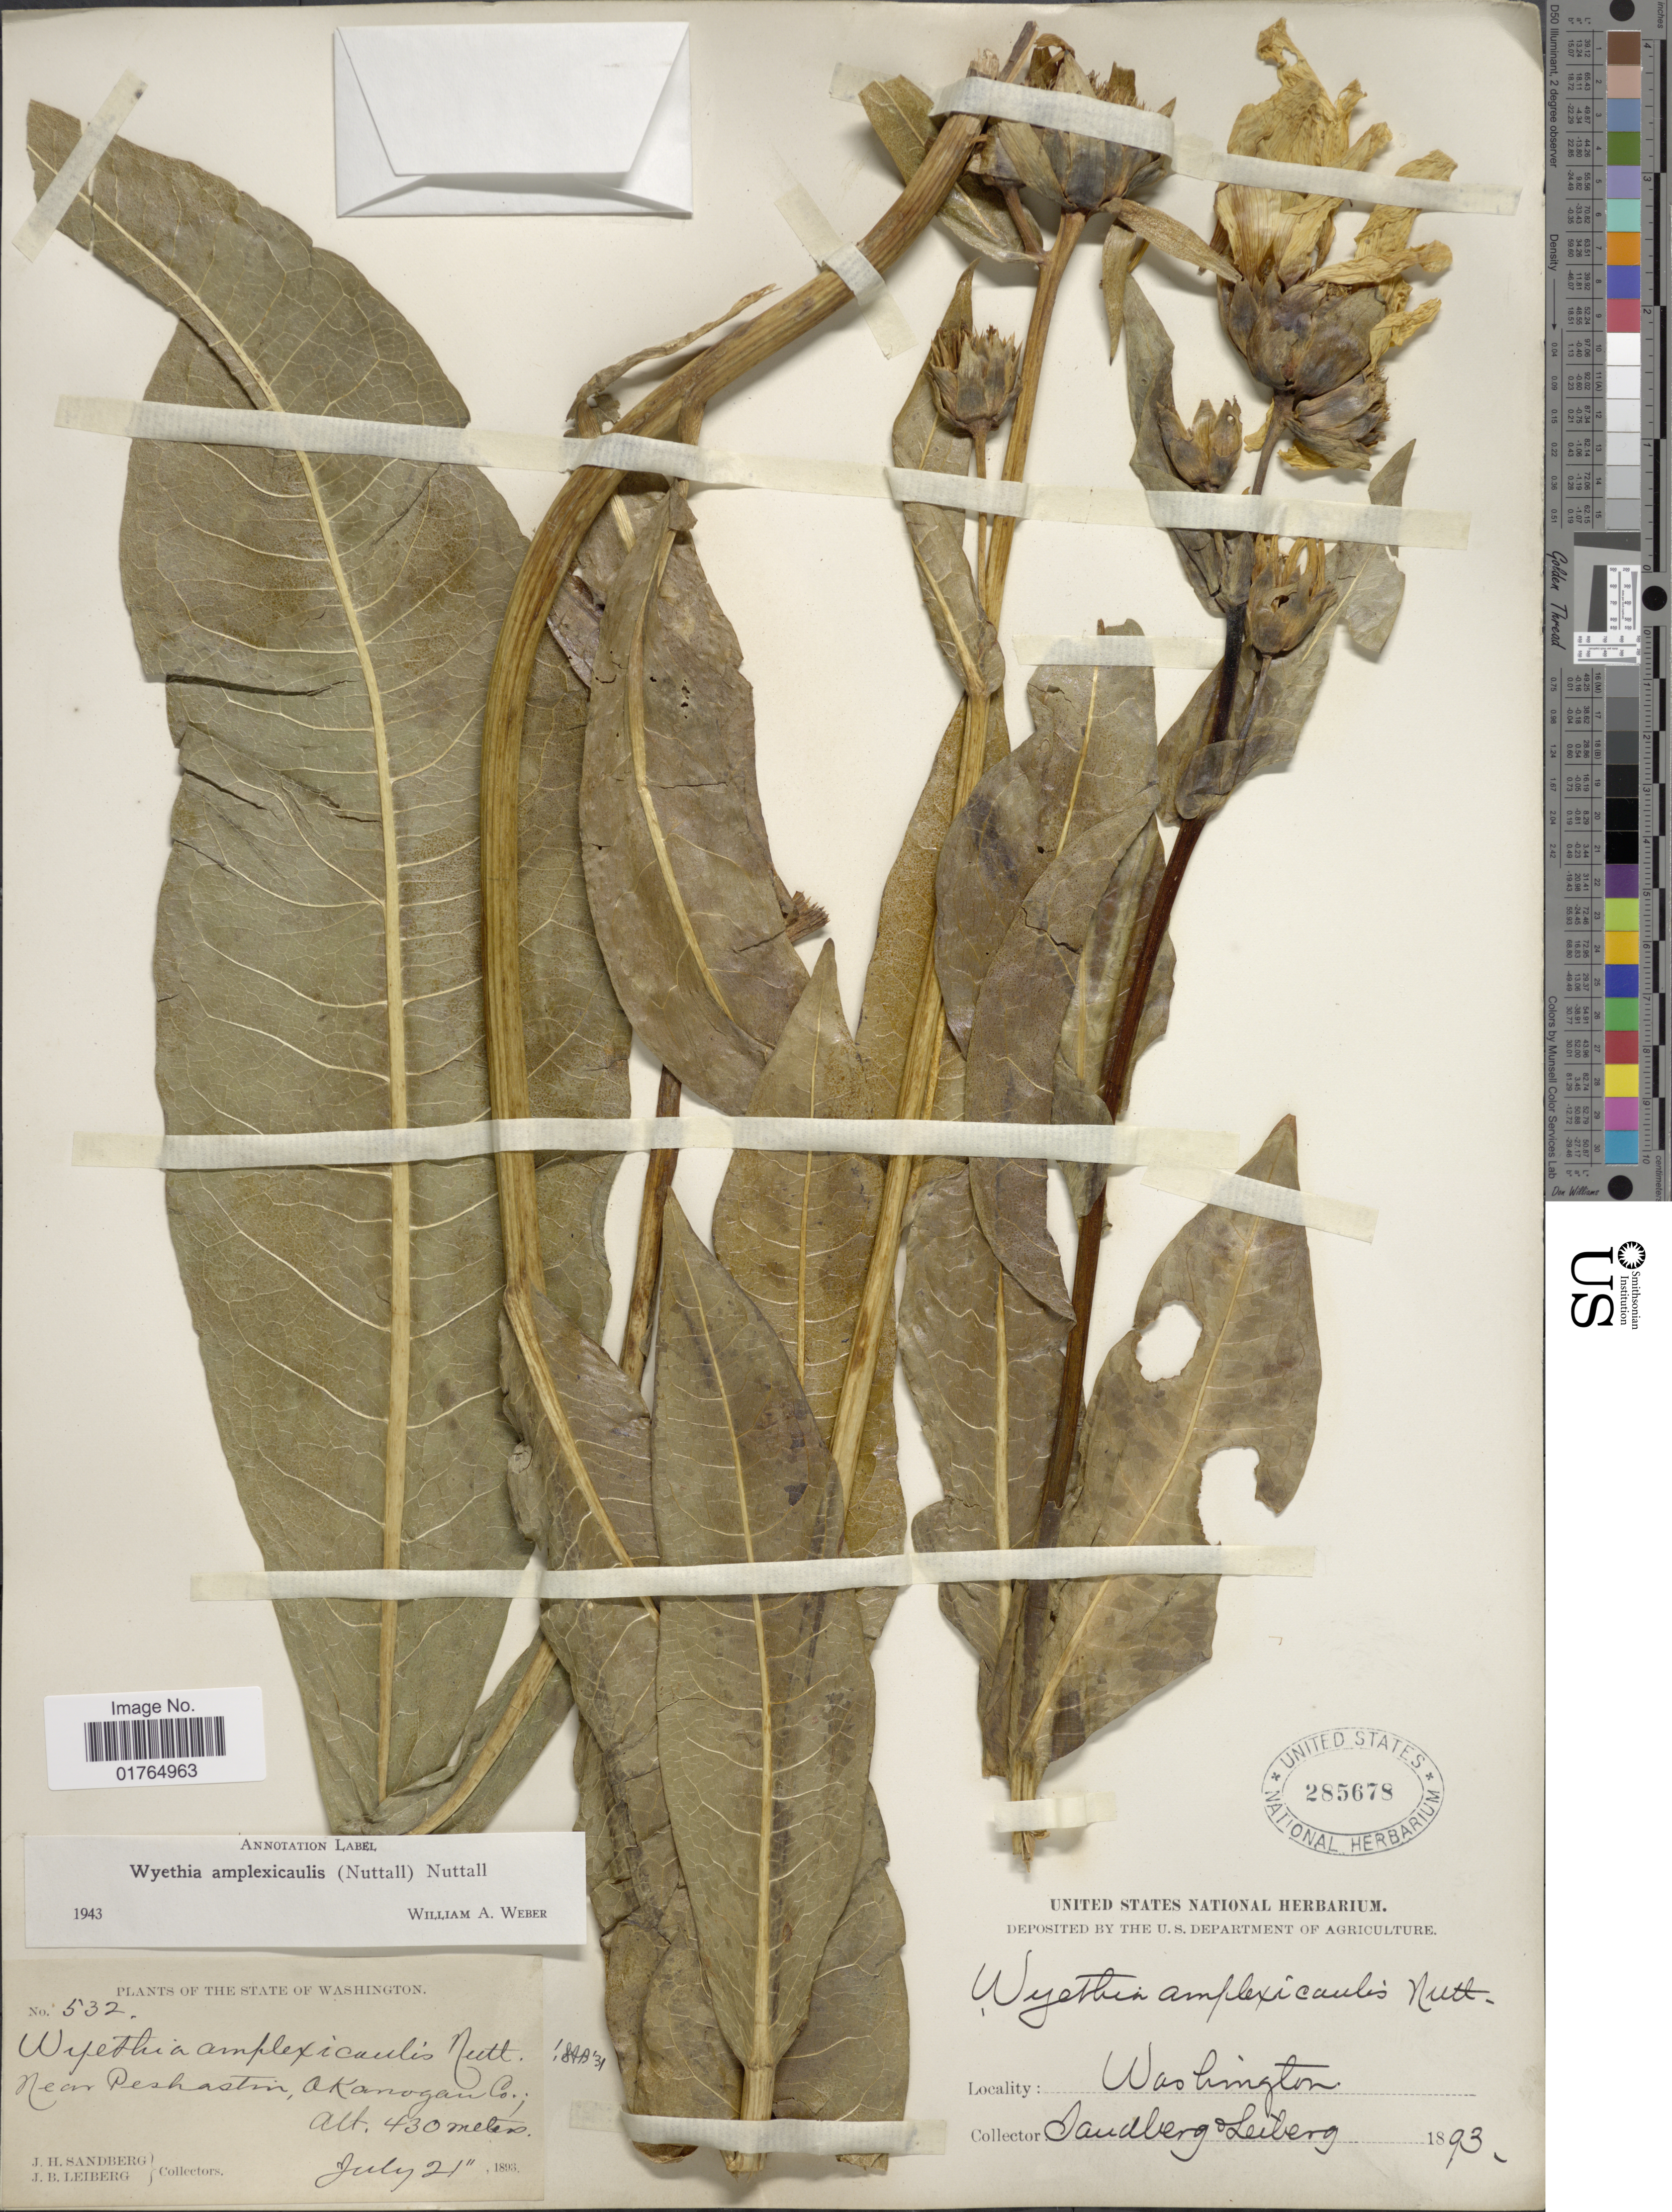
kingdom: Plantae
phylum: Tracheophyta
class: Magnoliopsida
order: Asterales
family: Asteraceae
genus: Wyethia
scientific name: Wyethia amplexicaulis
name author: Nutt.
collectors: J. H. Sandberg & J. B. Leiberg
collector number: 532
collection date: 1893-07-21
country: United States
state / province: Washington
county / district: Okanogan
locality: Near Peshastin, Okanogan Co.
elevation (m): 430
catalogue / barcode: US 285678